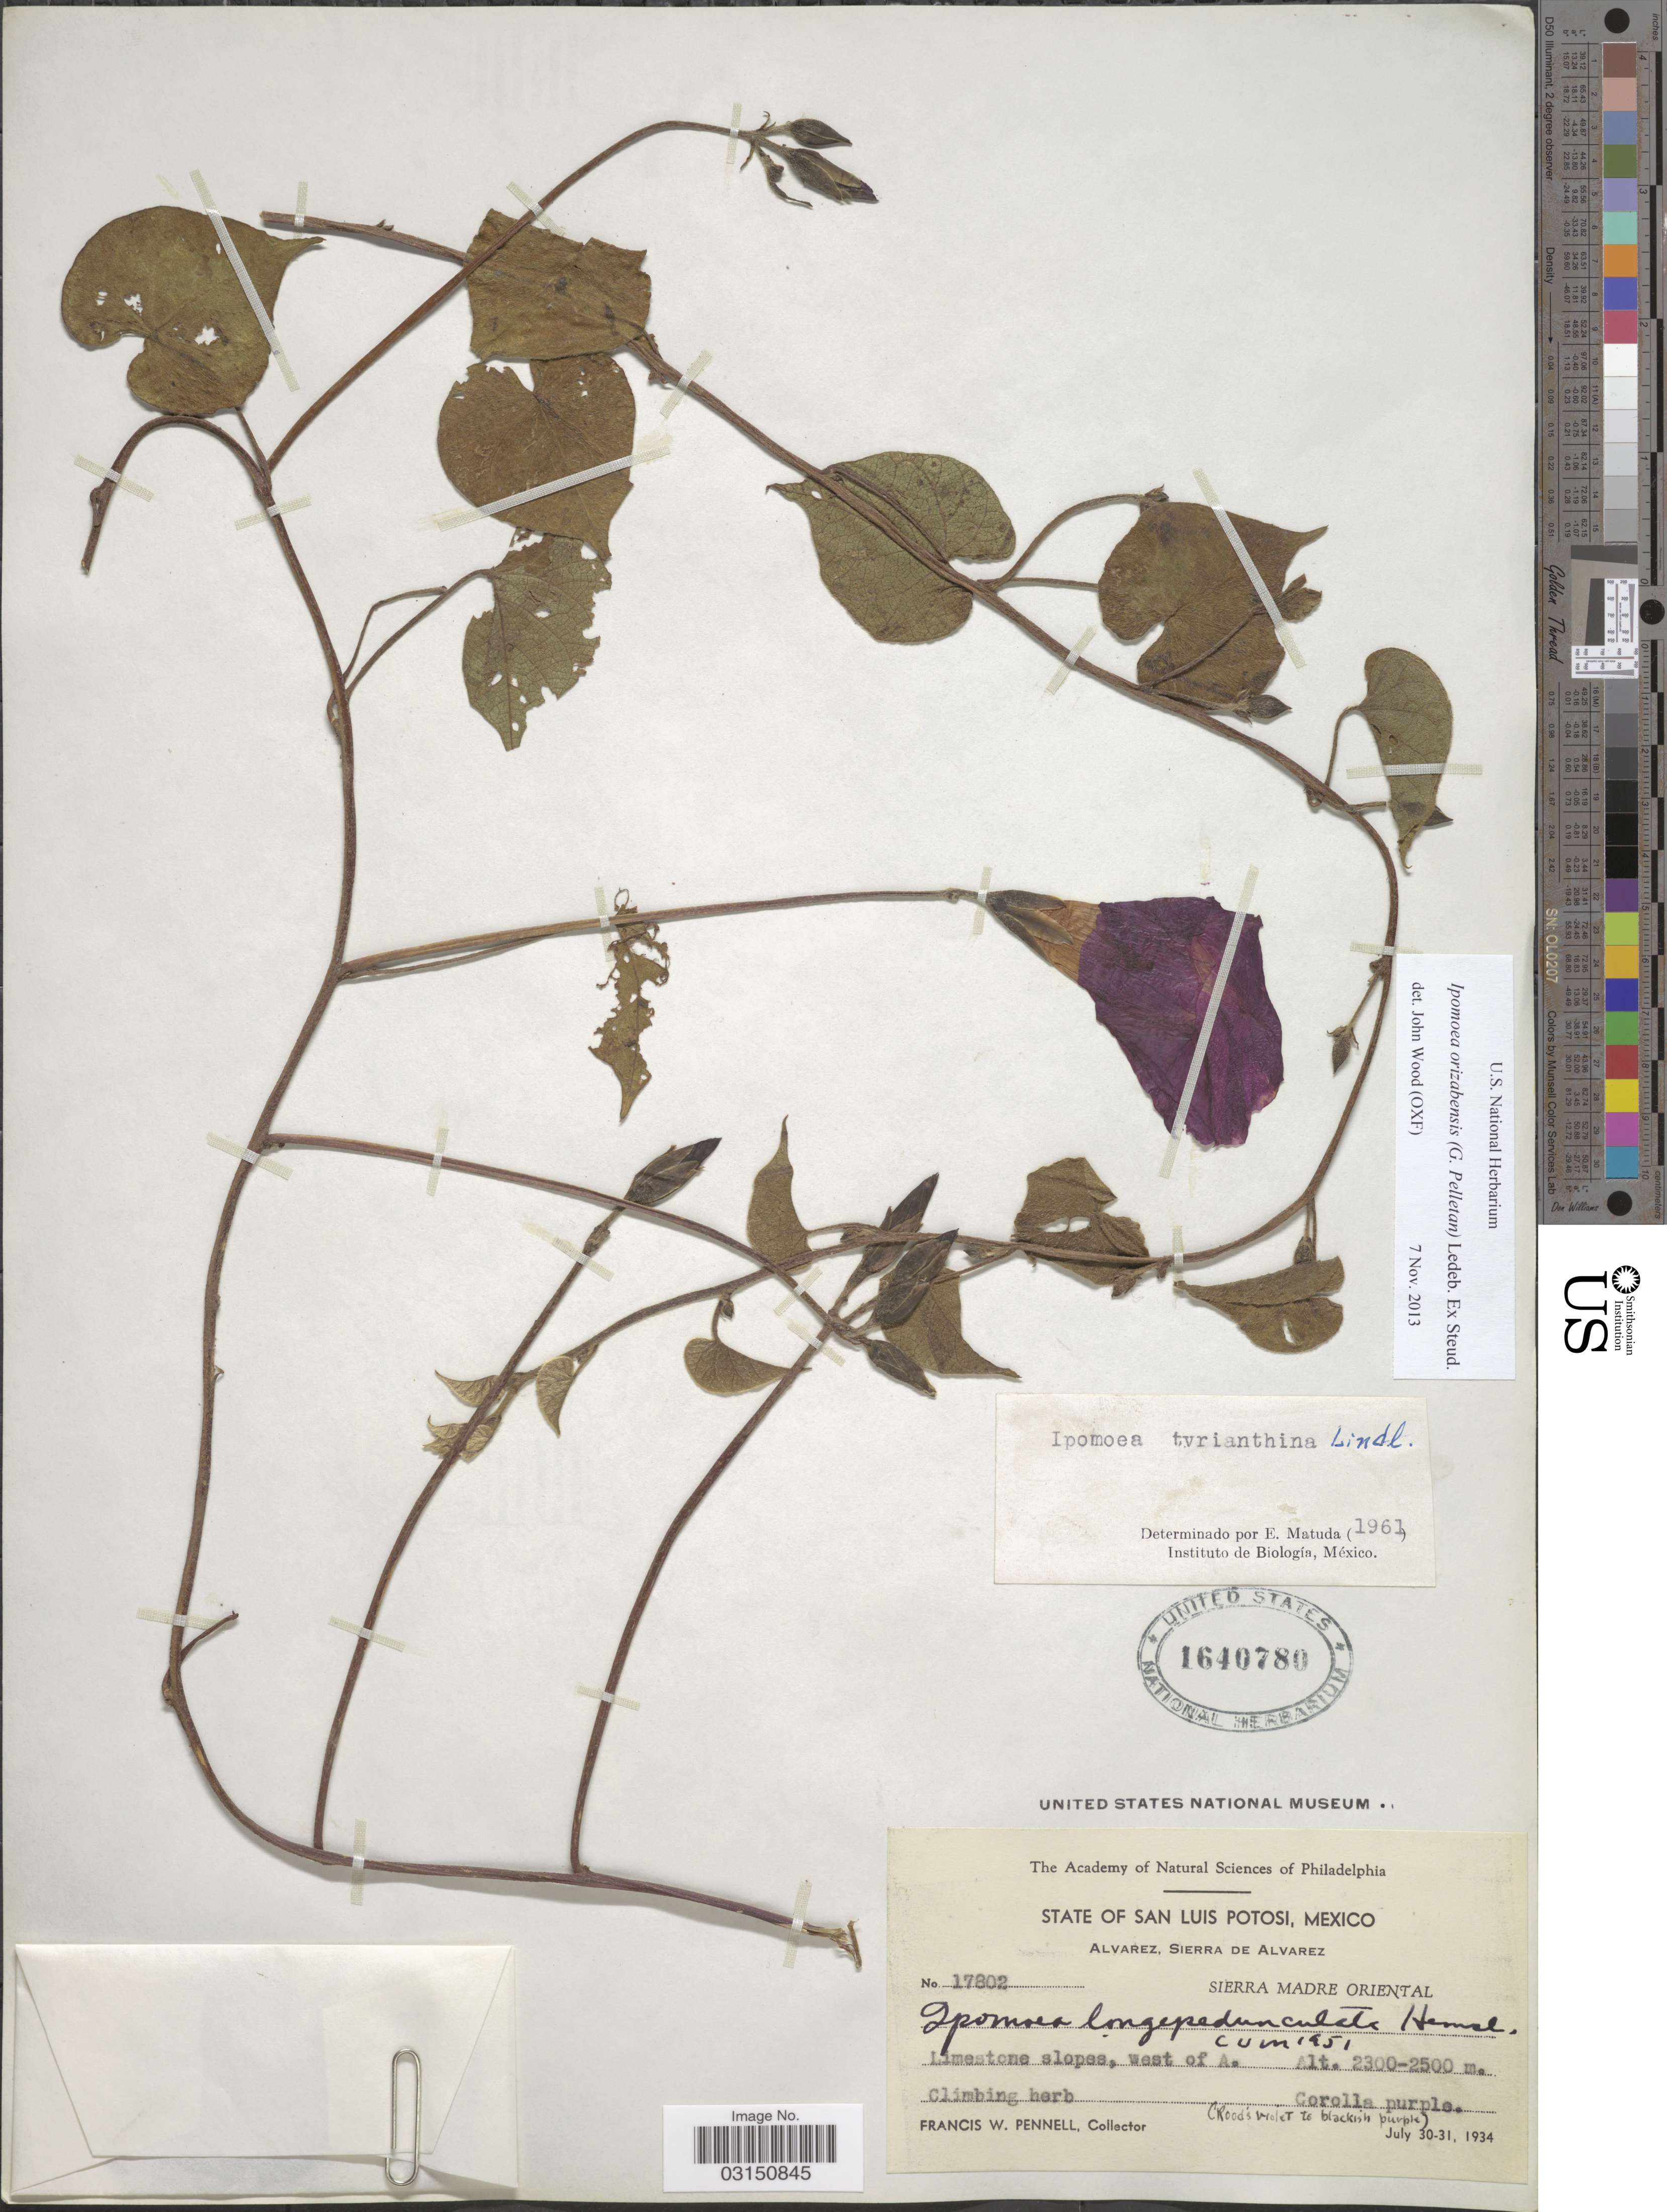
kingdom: Plantae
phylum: Tracheophyta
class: Magnoliopsida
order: Solanales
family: Convolvulaceae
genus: Ipomoea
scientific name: Ipomoea orizabensis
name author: (G. Pelletan) Ledeb. ex Steud.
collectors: F. W. Pennell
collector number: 17802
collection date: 1934-07-30/1934-07-31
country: Mexico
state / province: San Luis Potosí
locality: Alvarez, Sierra de Alvarez. Sierra Madre Oriental. West of A.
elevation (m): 2300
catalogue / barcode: US 1640780